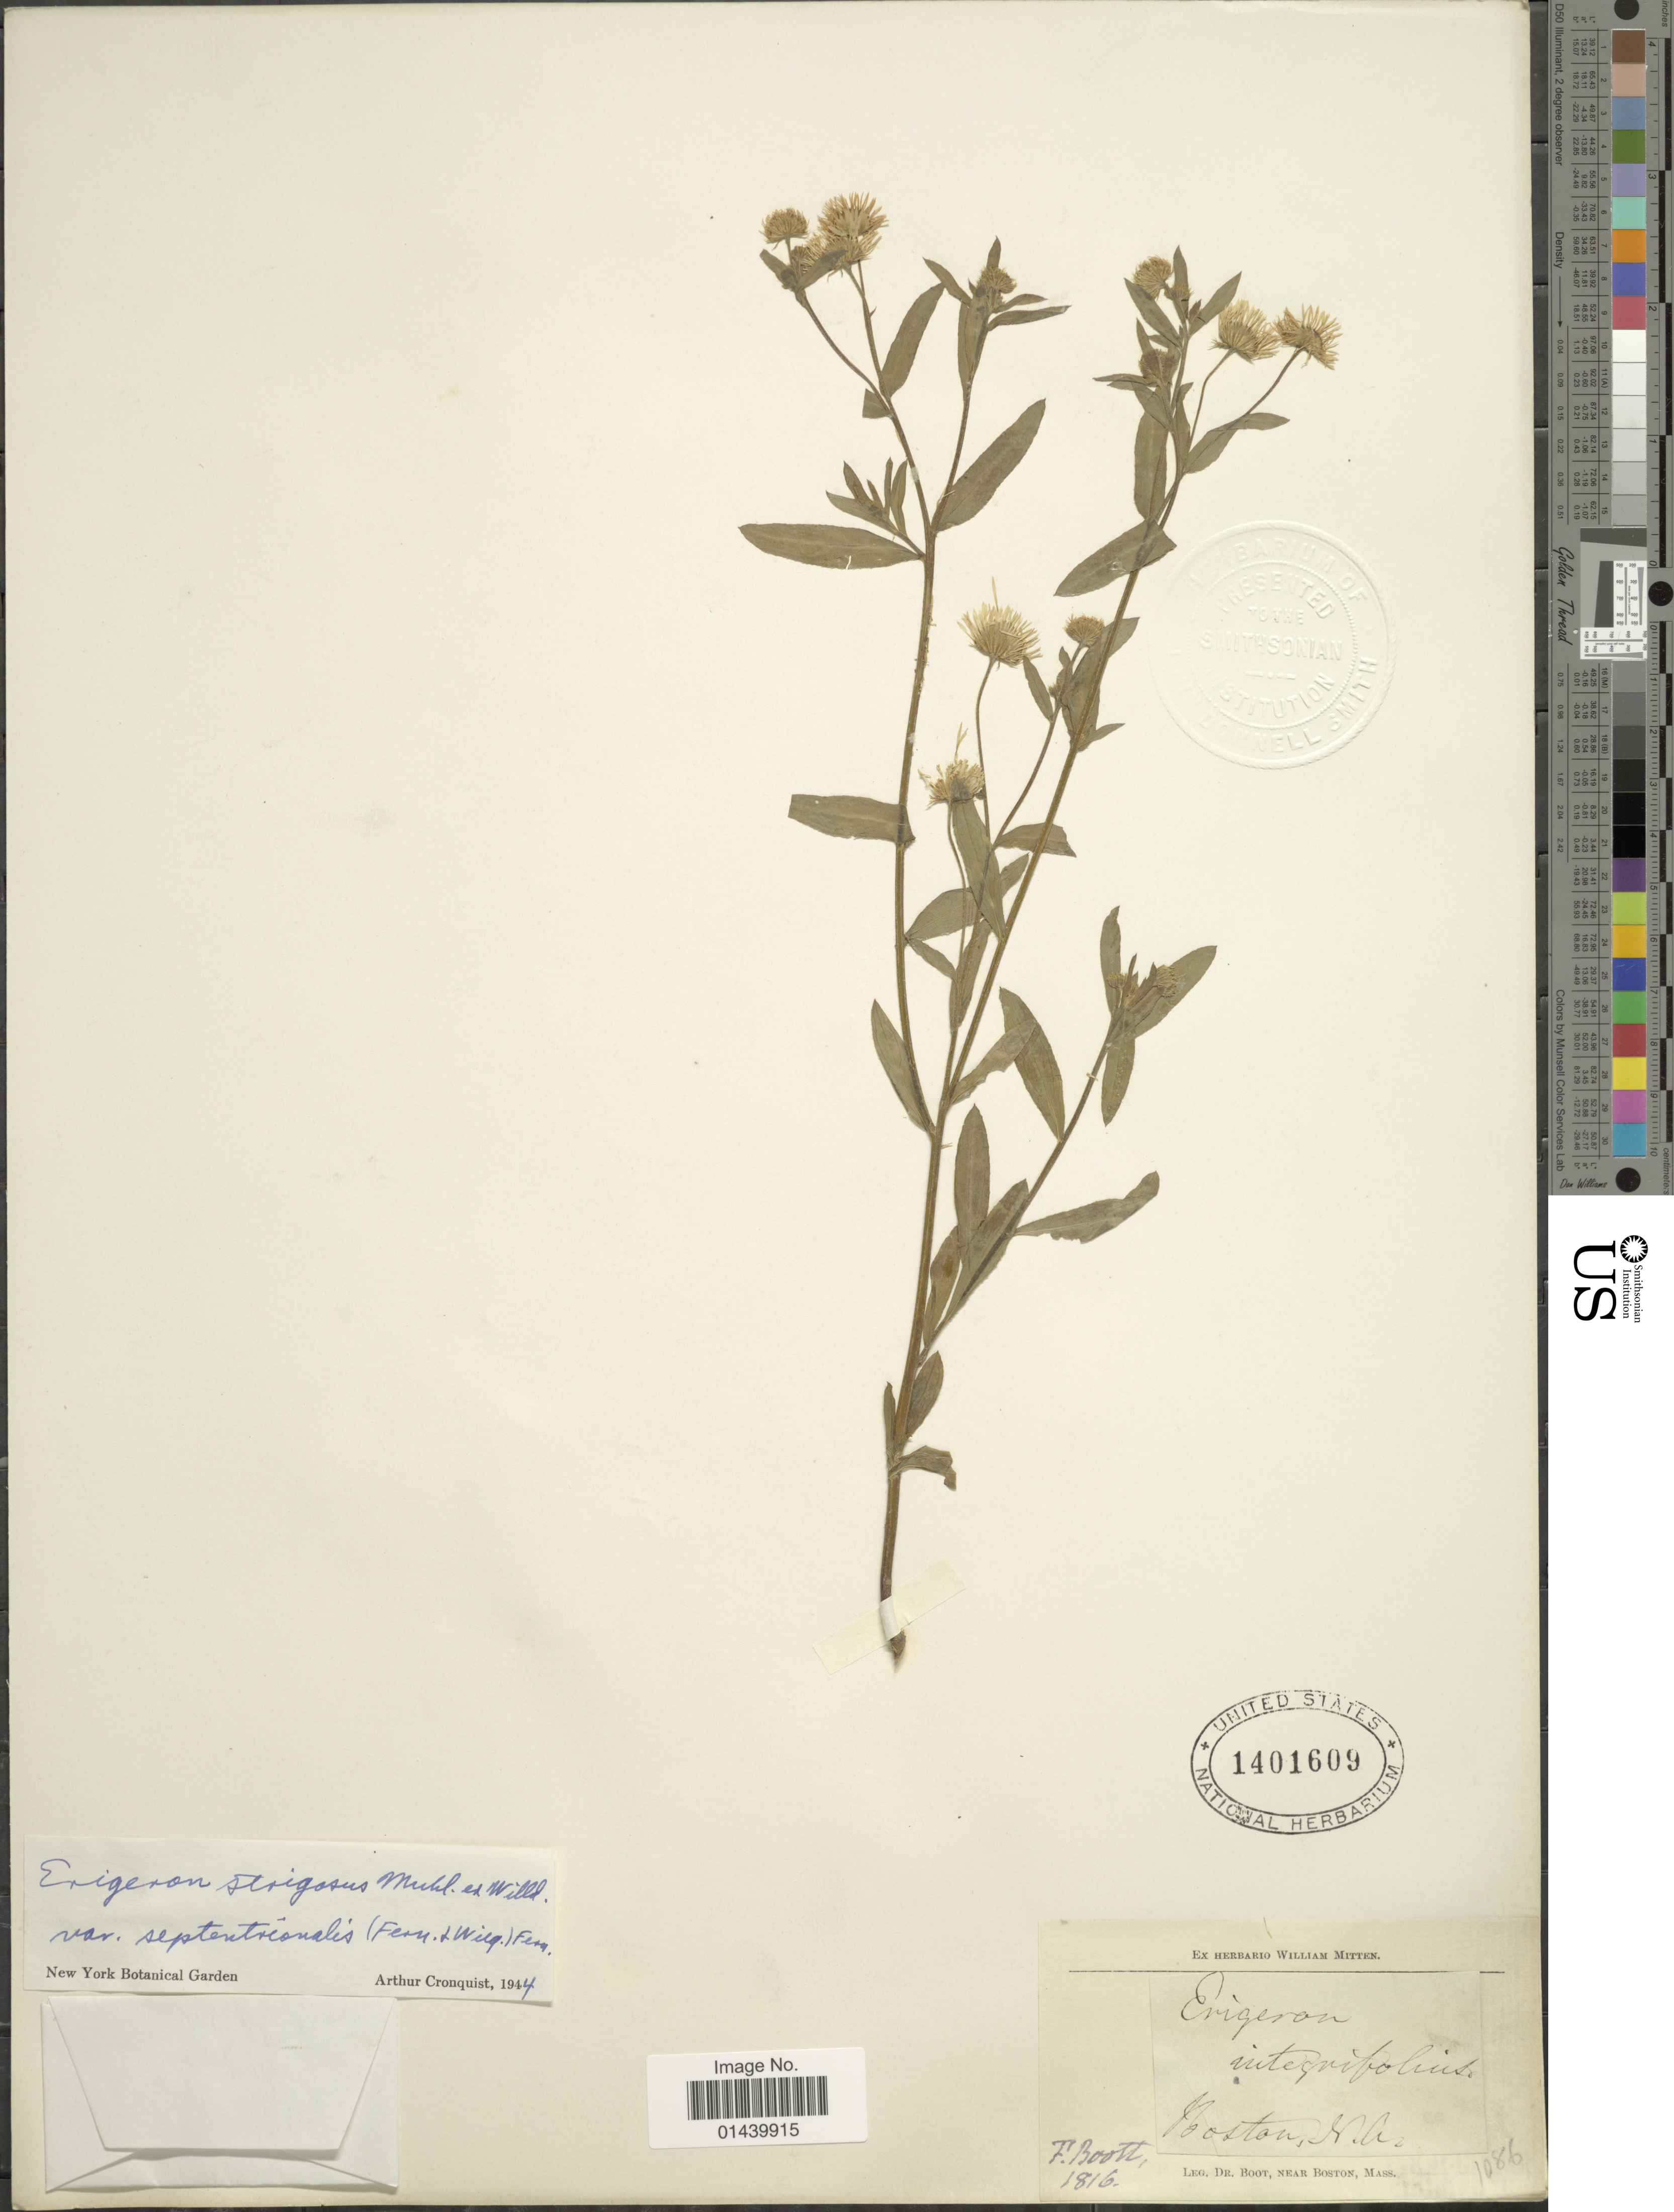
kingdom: Plantae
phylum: Tracheophyta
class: Magnoliopsida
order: Asterales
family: Asteraceae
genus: Erigeron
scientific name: Erigeron strigosus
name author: Muhl. ex Willd.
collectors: Boot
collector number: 1086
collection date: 1816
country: United States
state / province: North Carolina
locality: Boston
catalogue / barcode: US 1401609